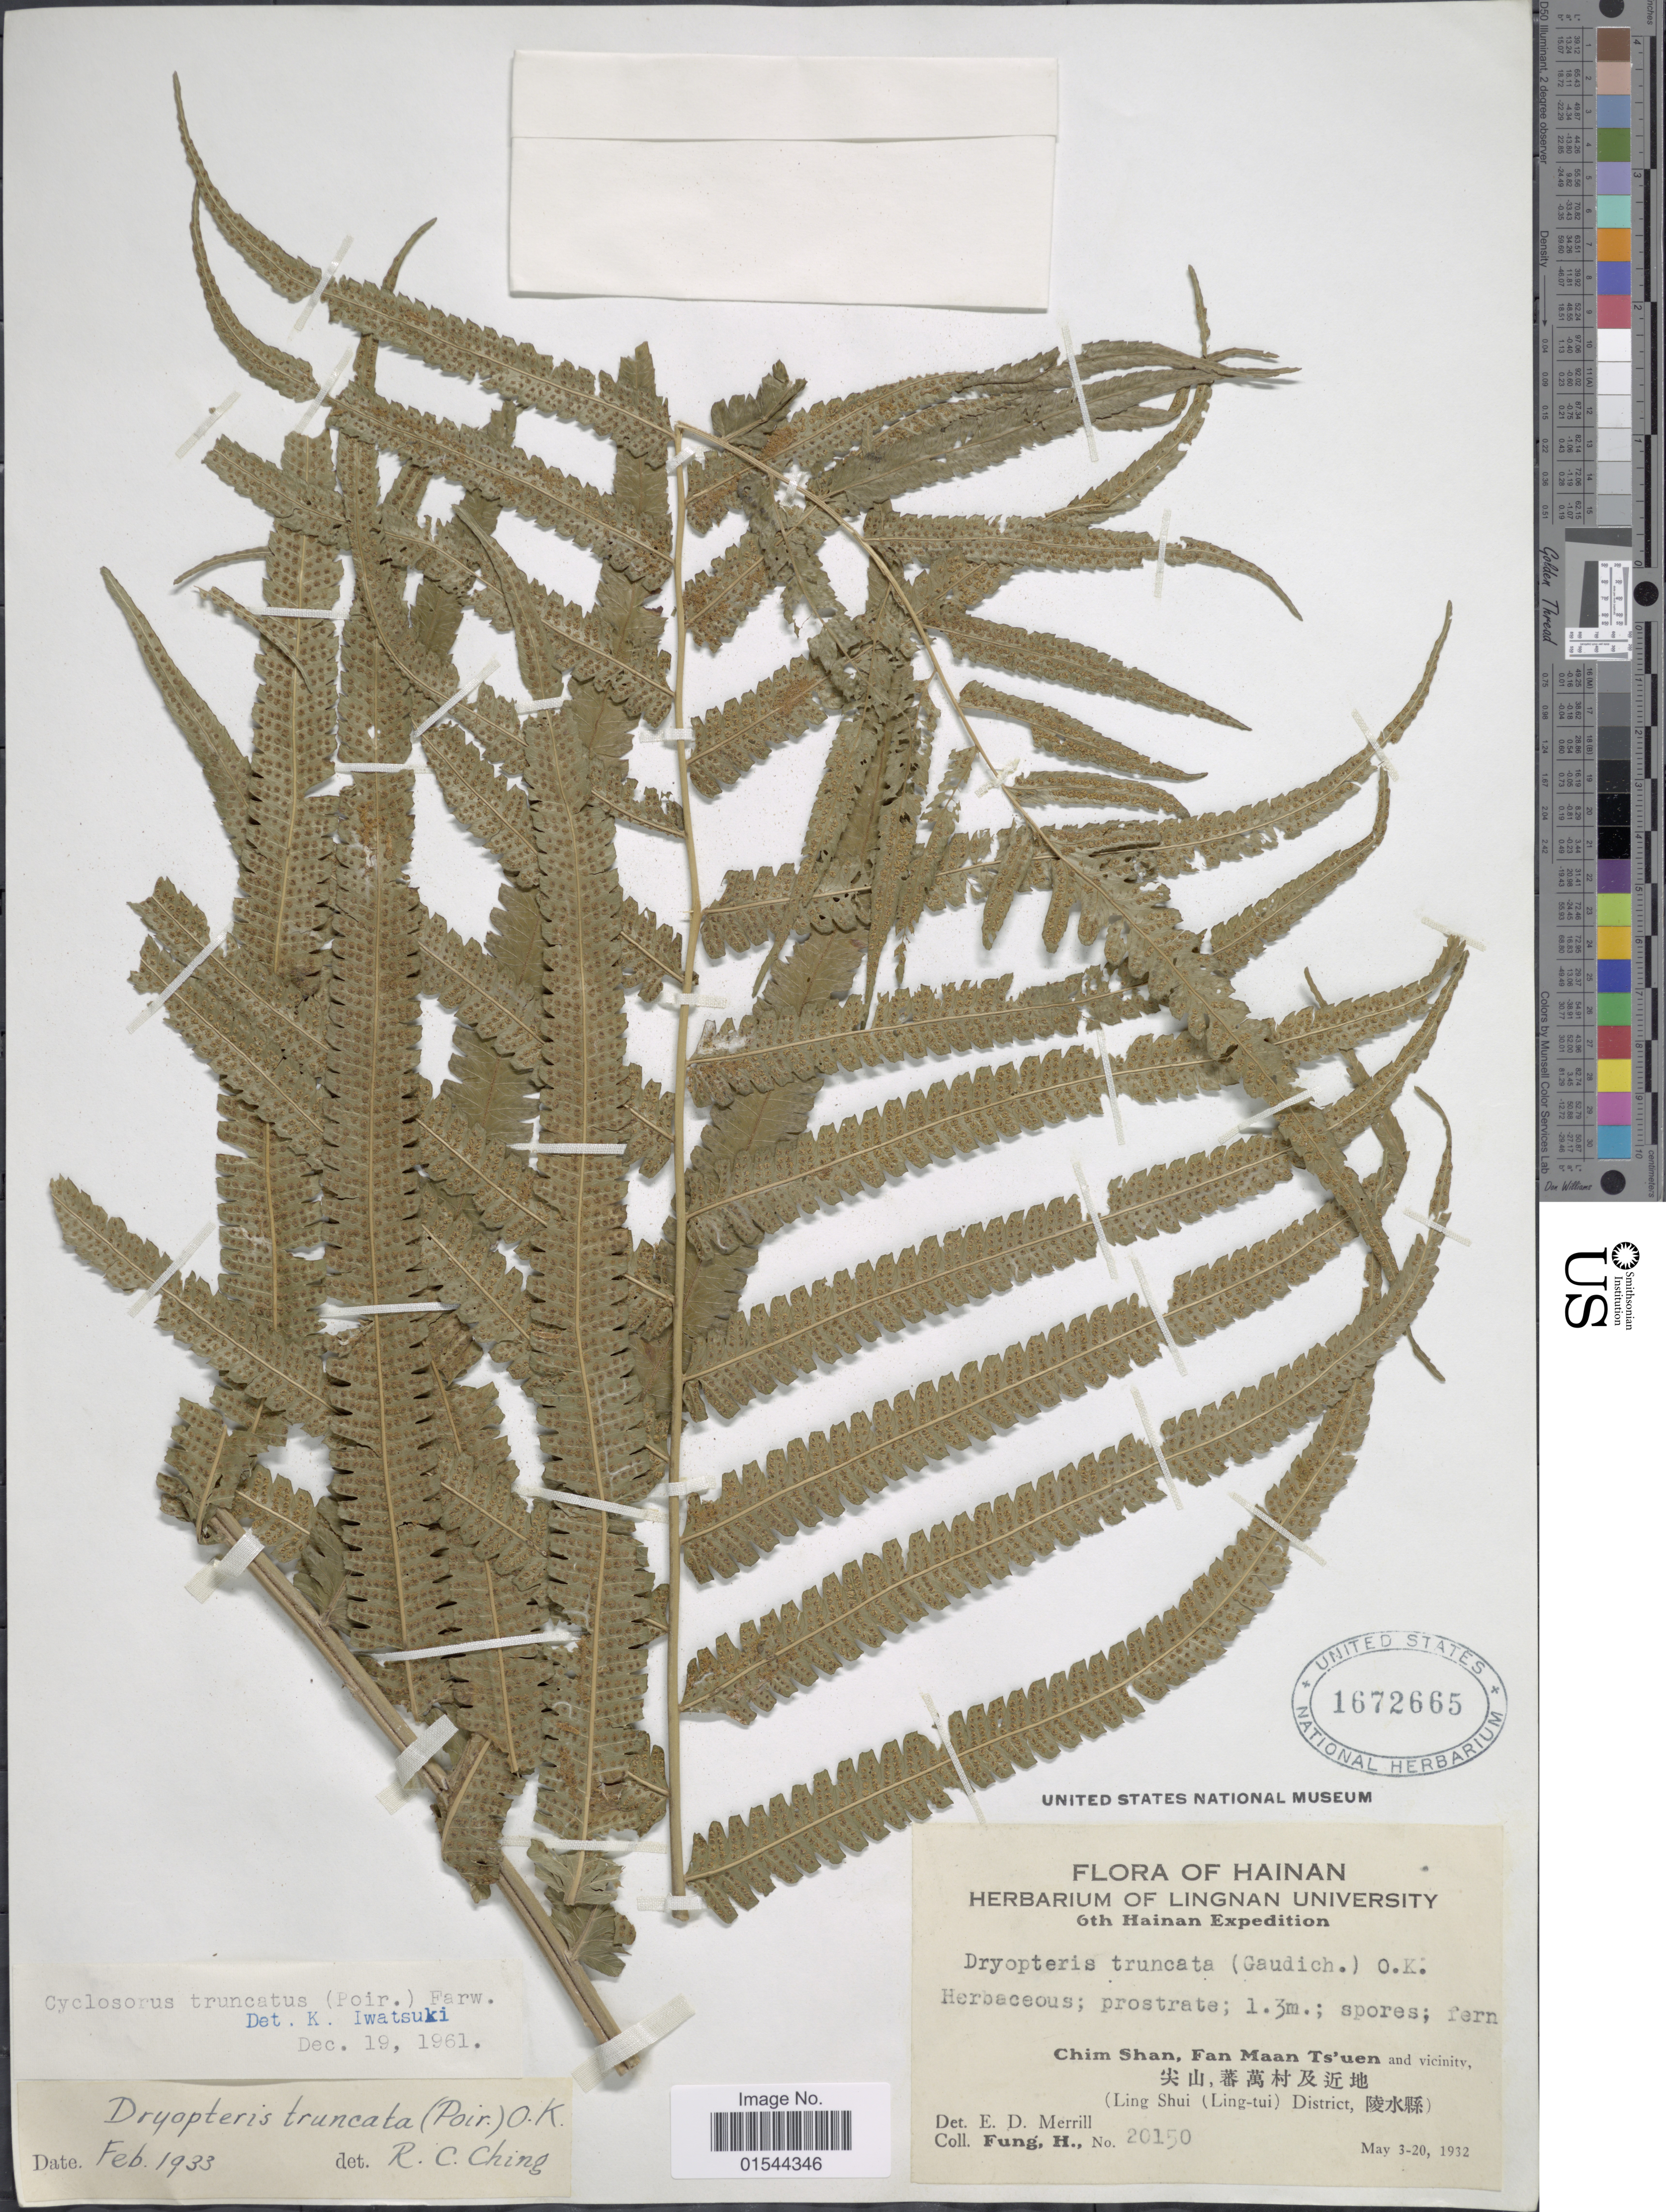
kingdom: Plantae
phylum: Tracheophyta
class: Polypodiopsida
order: Polypodiales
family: Thelypteridaceae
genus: Pneumatopteris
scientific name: Pneumatopteris truncata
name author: (Poir.) Holttum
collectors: H. Fung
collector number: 20150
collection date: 1932-05-03/1932-05-20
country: China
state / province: Hainan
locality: Chim Shan, Fan Maan Ts'uen and vicinity (Ling Shui (Ling-tui) District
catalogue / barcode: US 1672665